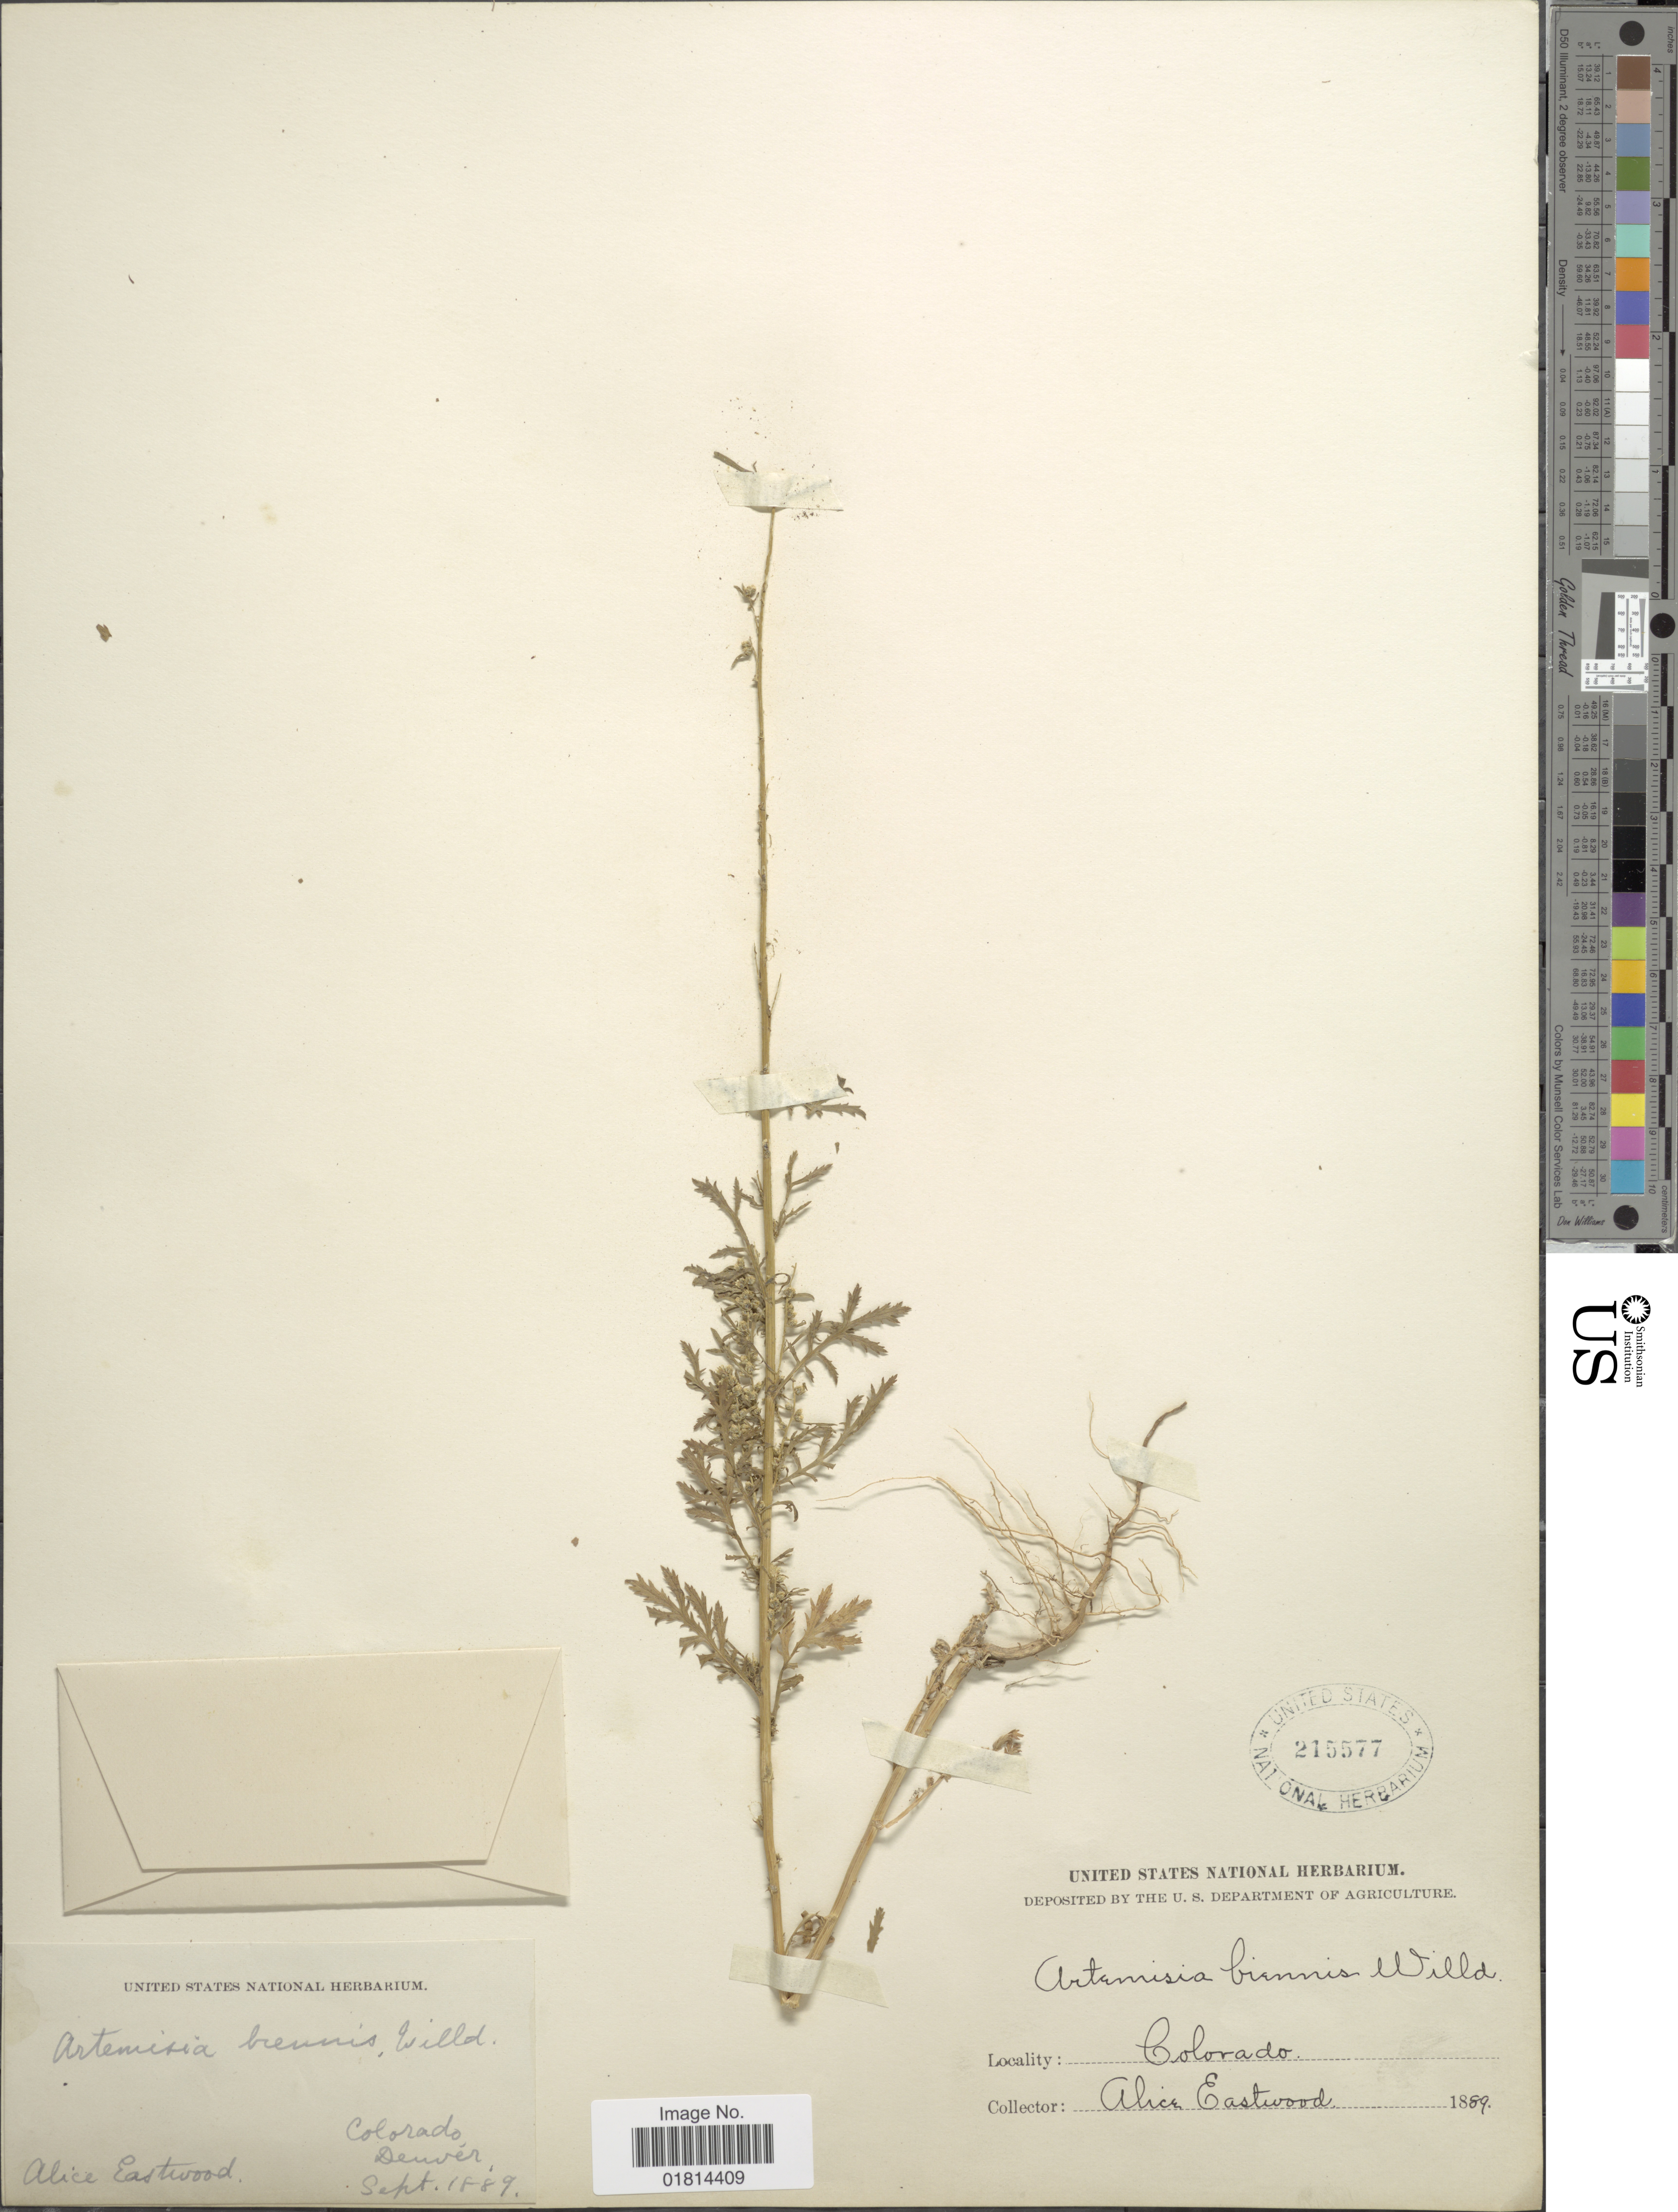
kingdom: Plantae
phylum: Tracheophyta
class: Magnoliopsida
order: Asterales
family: Asteraceae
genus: Artemisia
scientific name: Artemisia biennis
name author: Willd.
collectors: A. Eastwood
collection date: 1889-09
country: United States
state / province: Colorado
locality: Colorado, Denver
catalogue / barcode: US 215577